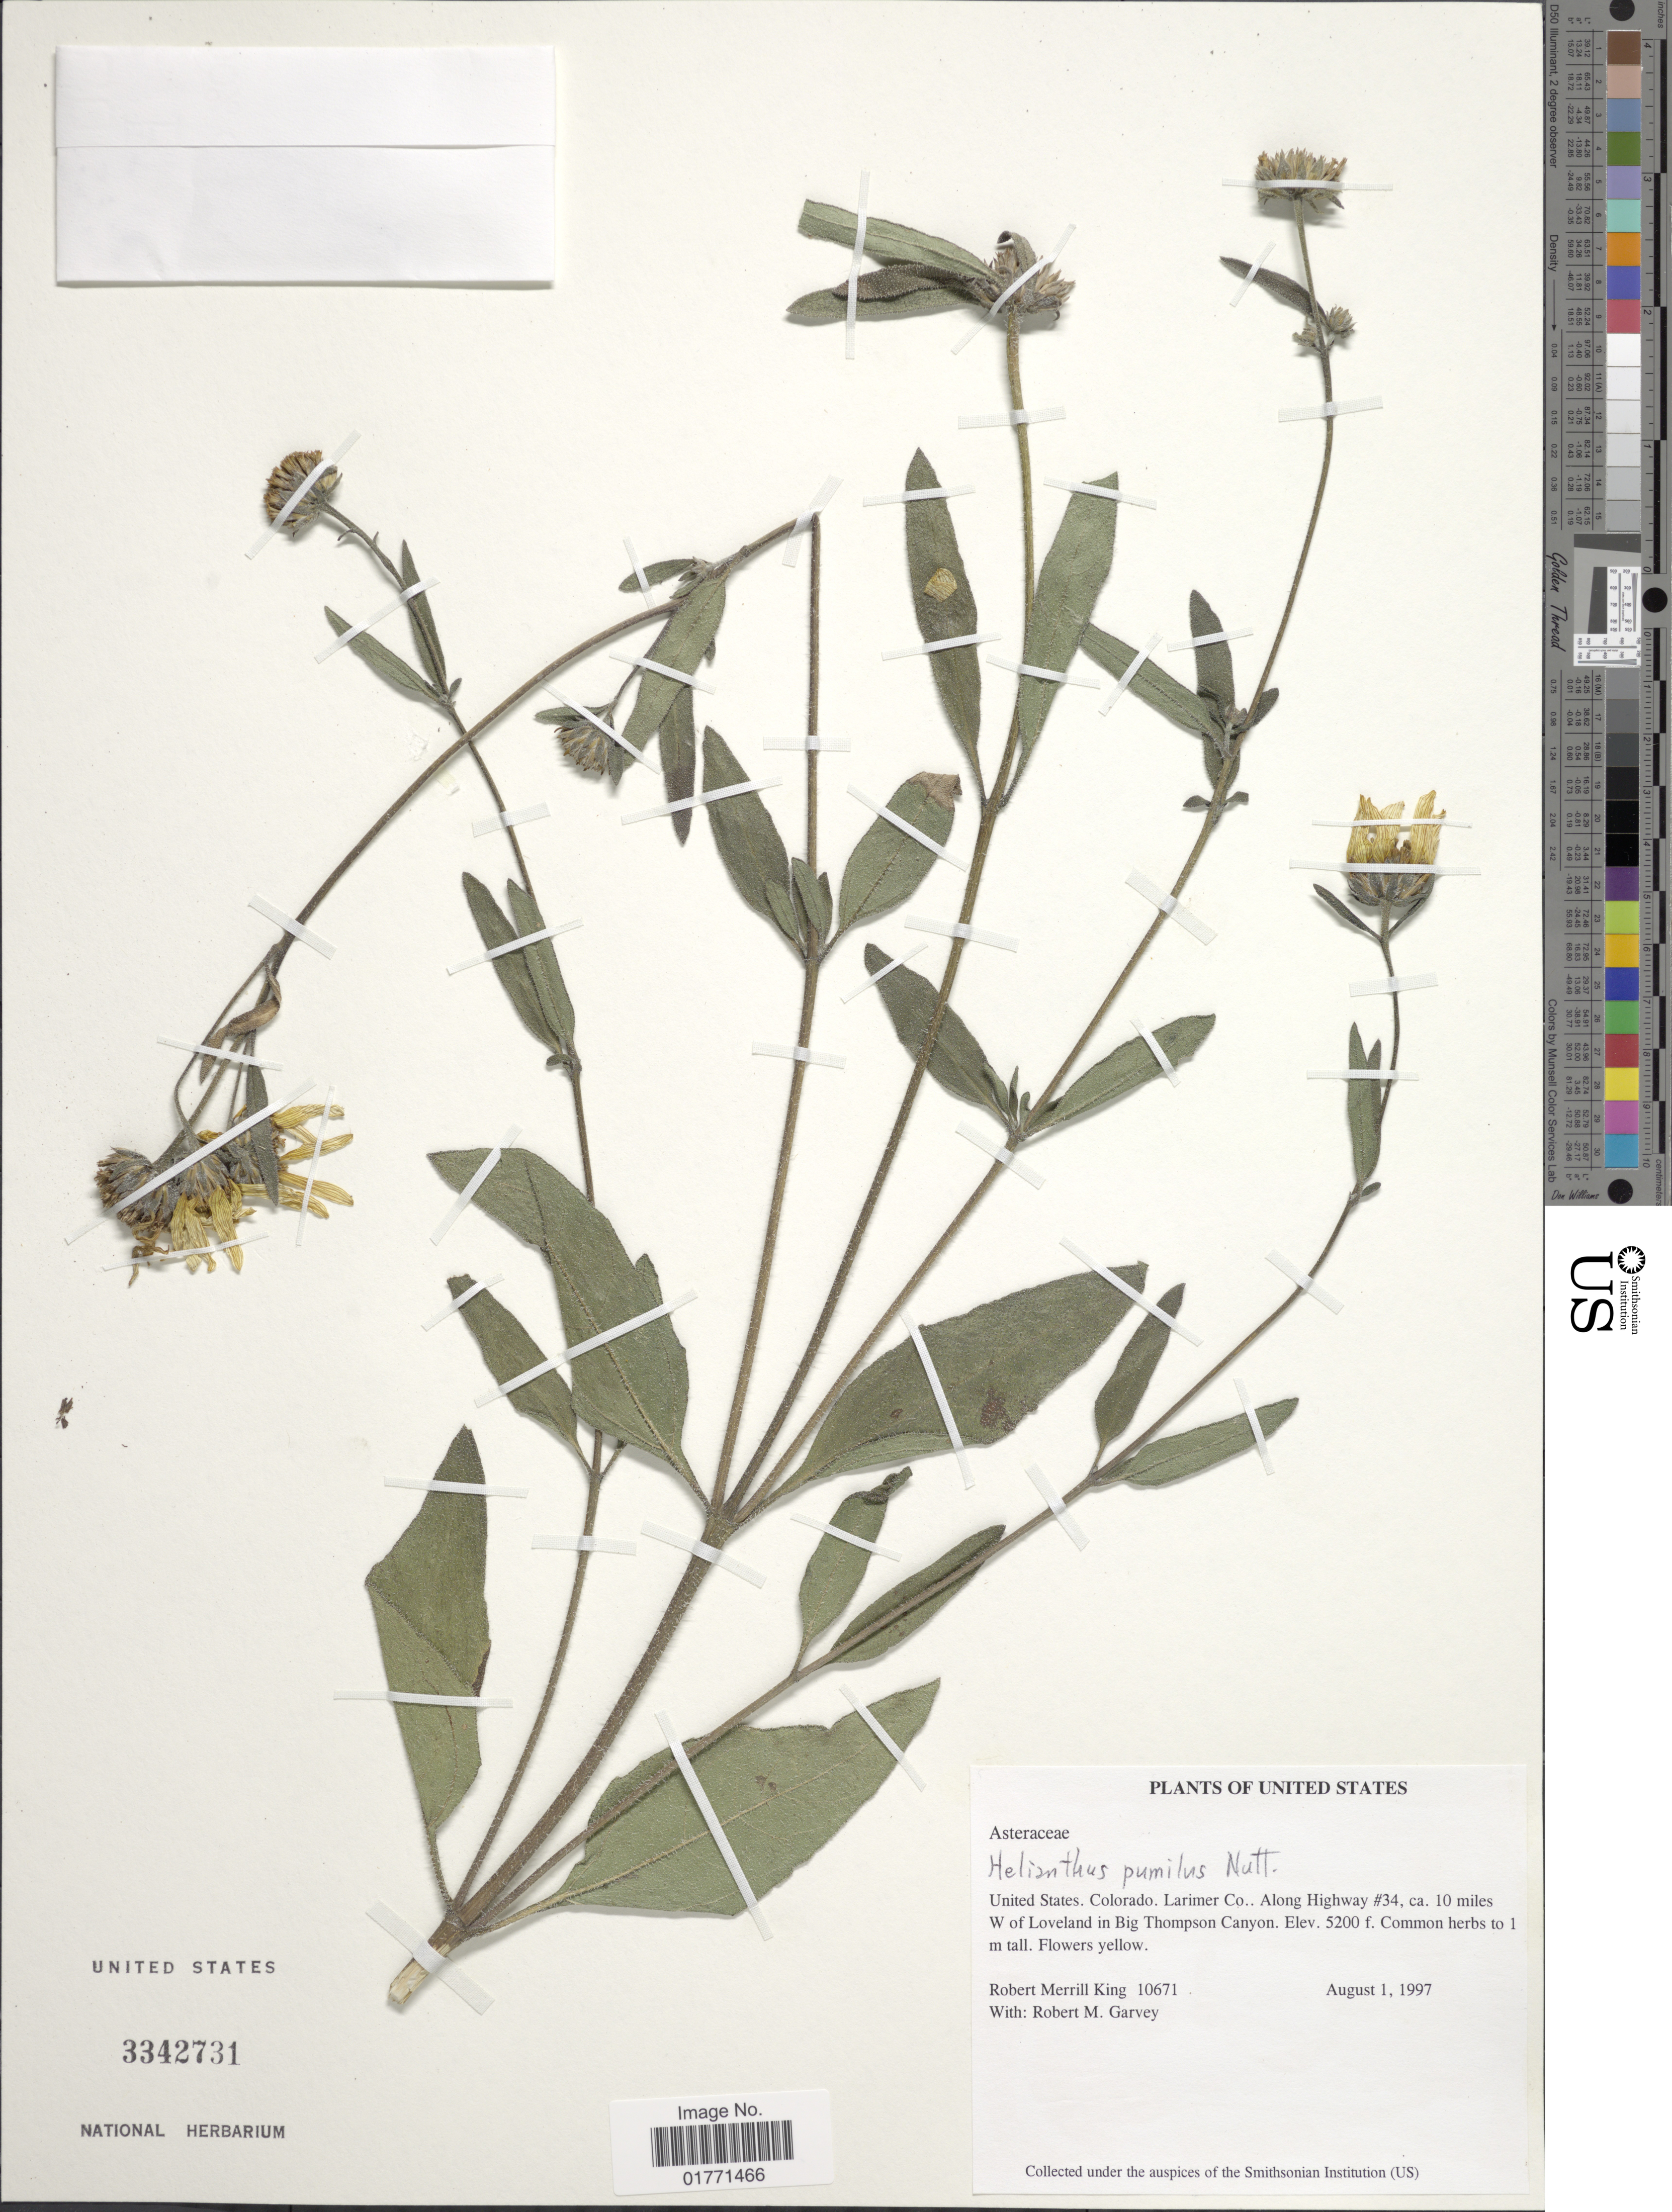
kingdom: Plantae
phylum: Tracheophyta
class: Magnoliopsida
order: Asterales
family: Asteraceae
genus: Helianthus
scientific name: Helianthus pumilis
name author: Nutt.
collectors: R. M. King & R. Garvey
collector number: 10671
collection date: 1997-08-01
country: United States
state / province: Colorado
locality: United Stated,Colorado, Larimer Co., Along highway #34, ca. 10 miles W of Loveland in Bigh Thompson Canyon.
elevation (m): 1585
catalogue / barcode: US 3342731